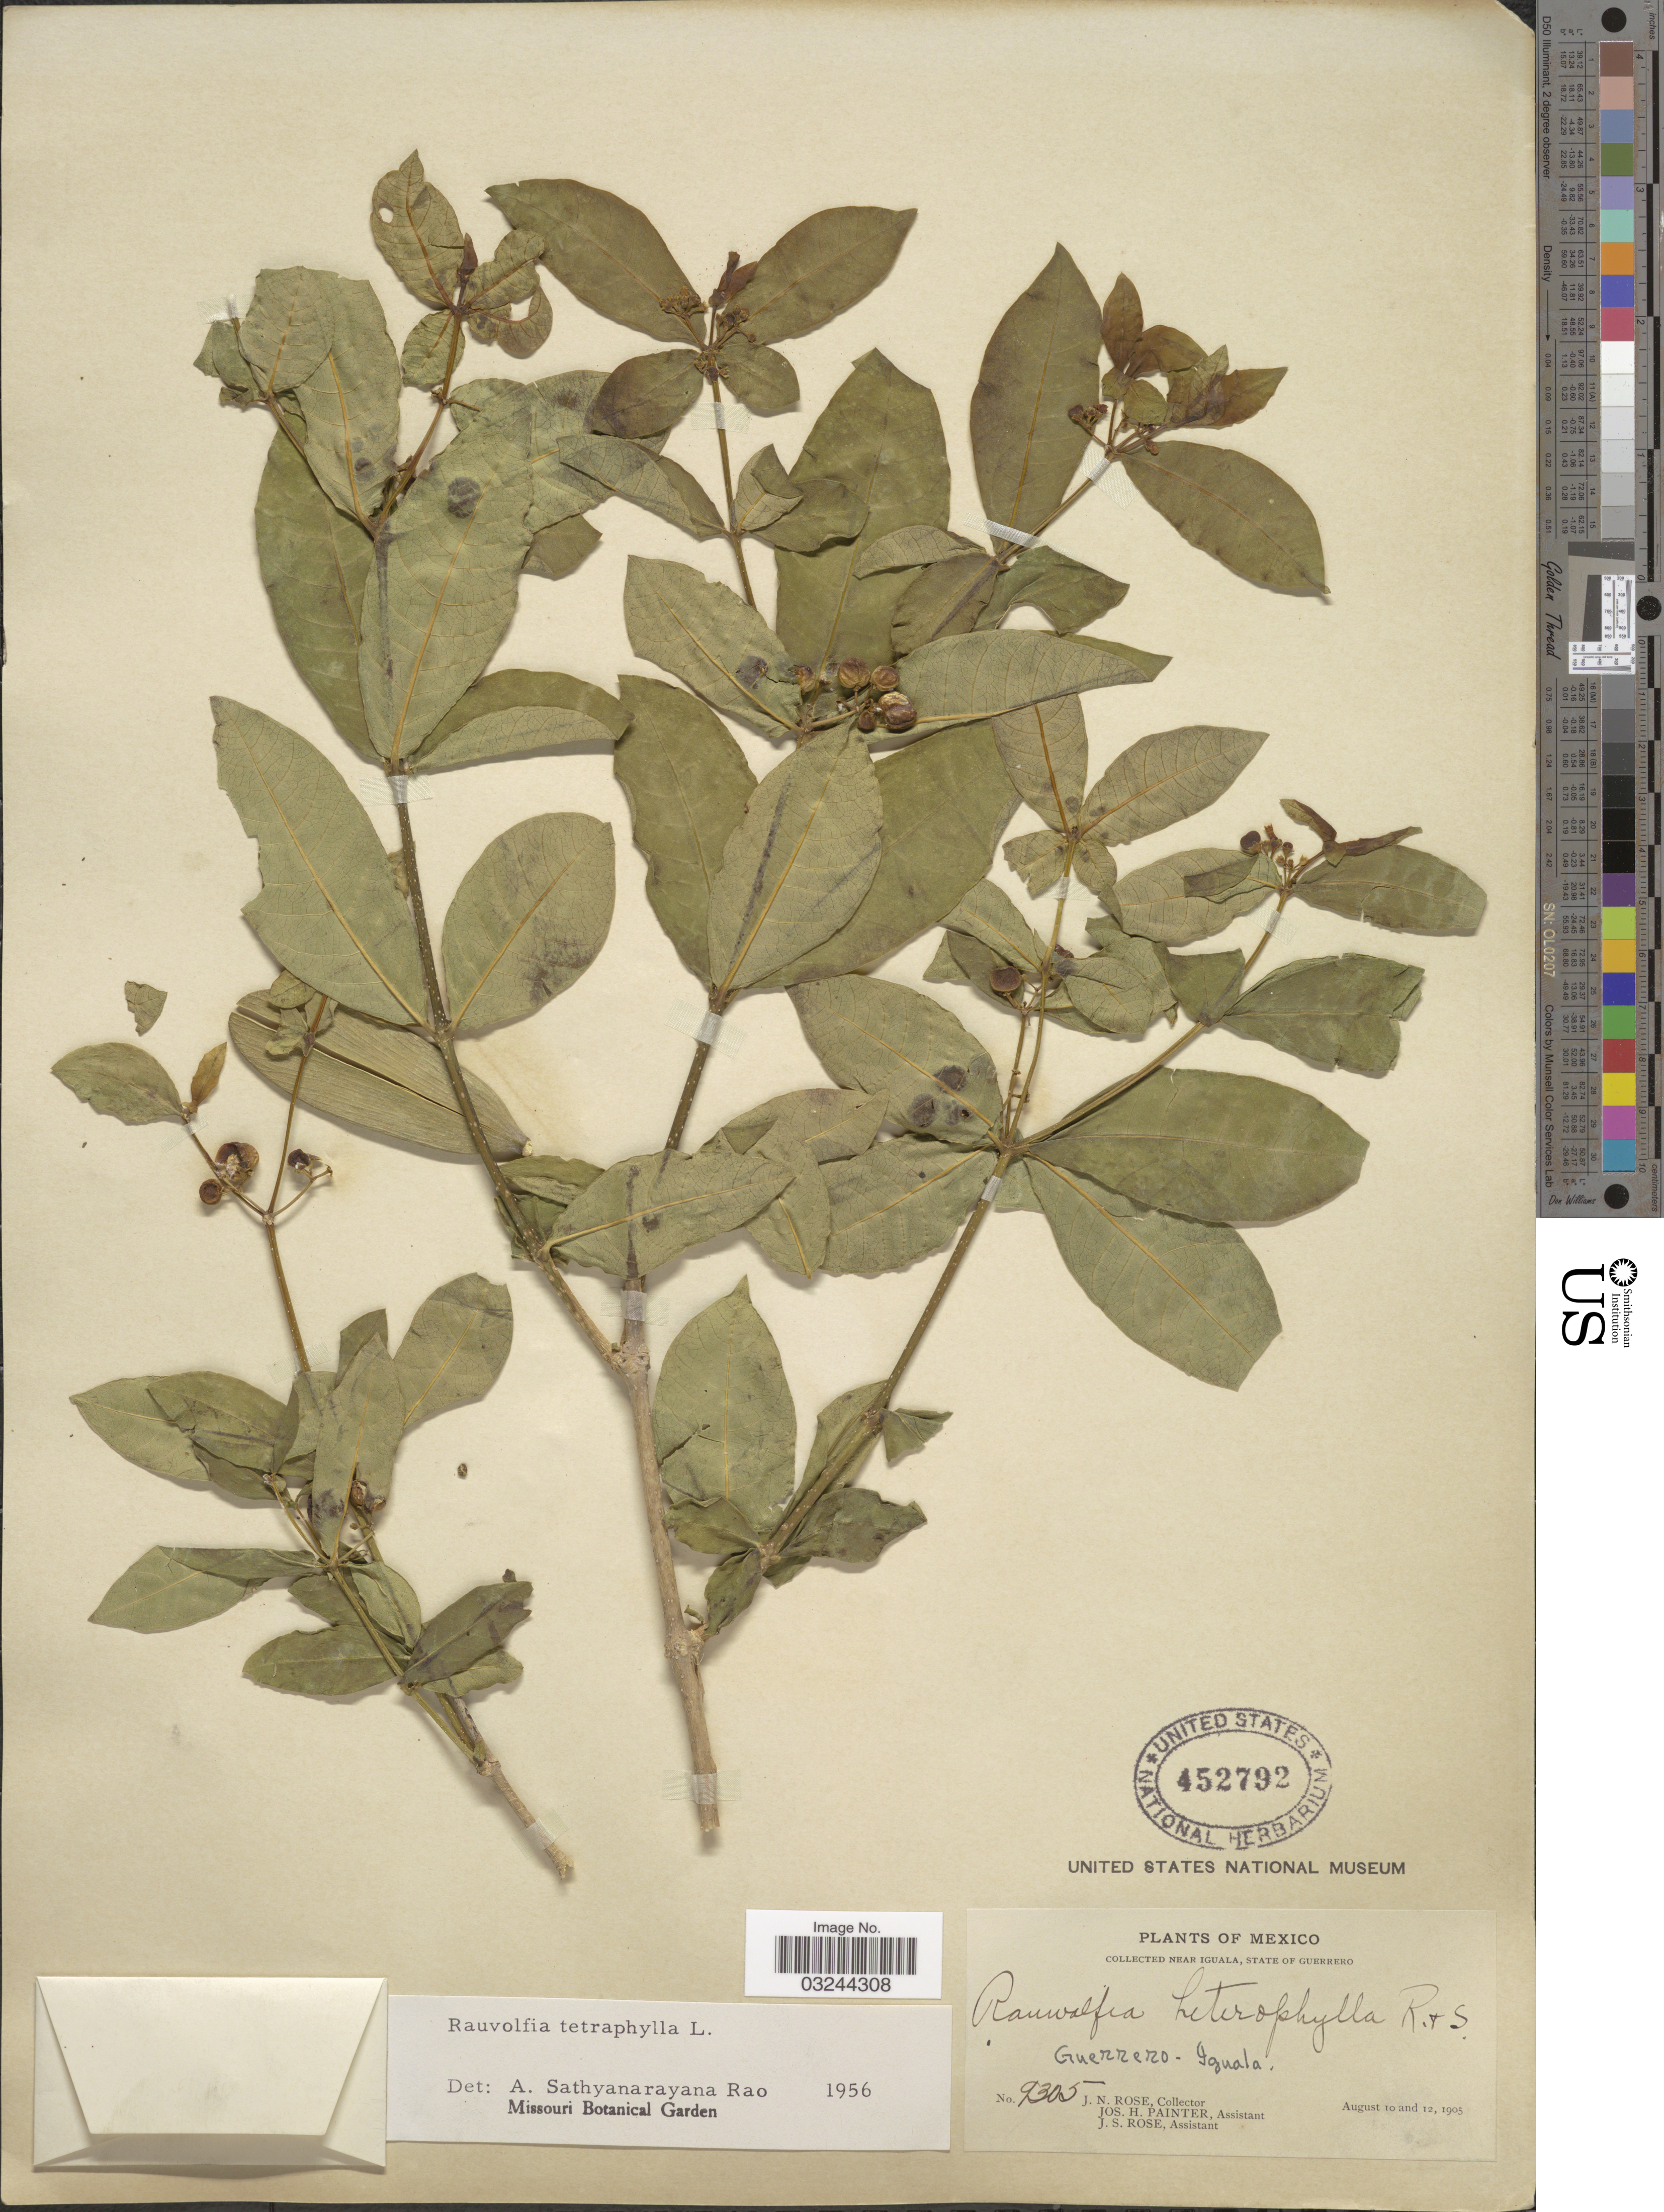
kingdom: Plantae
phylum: Tracheophyta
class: Magnoliopsida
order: Gentianales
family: Apocynaceae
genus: Rauvolfia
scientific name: Rauvolfia tetraphylla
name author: L.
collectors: J. N. Rose, J. H. Painter & J. S. Rose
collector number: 9305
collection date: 1905-08-10/1905-08-12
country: Mexico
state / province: Guerrero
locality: Near Iguala. Guerrero-Iguala.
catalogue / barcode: US 452792